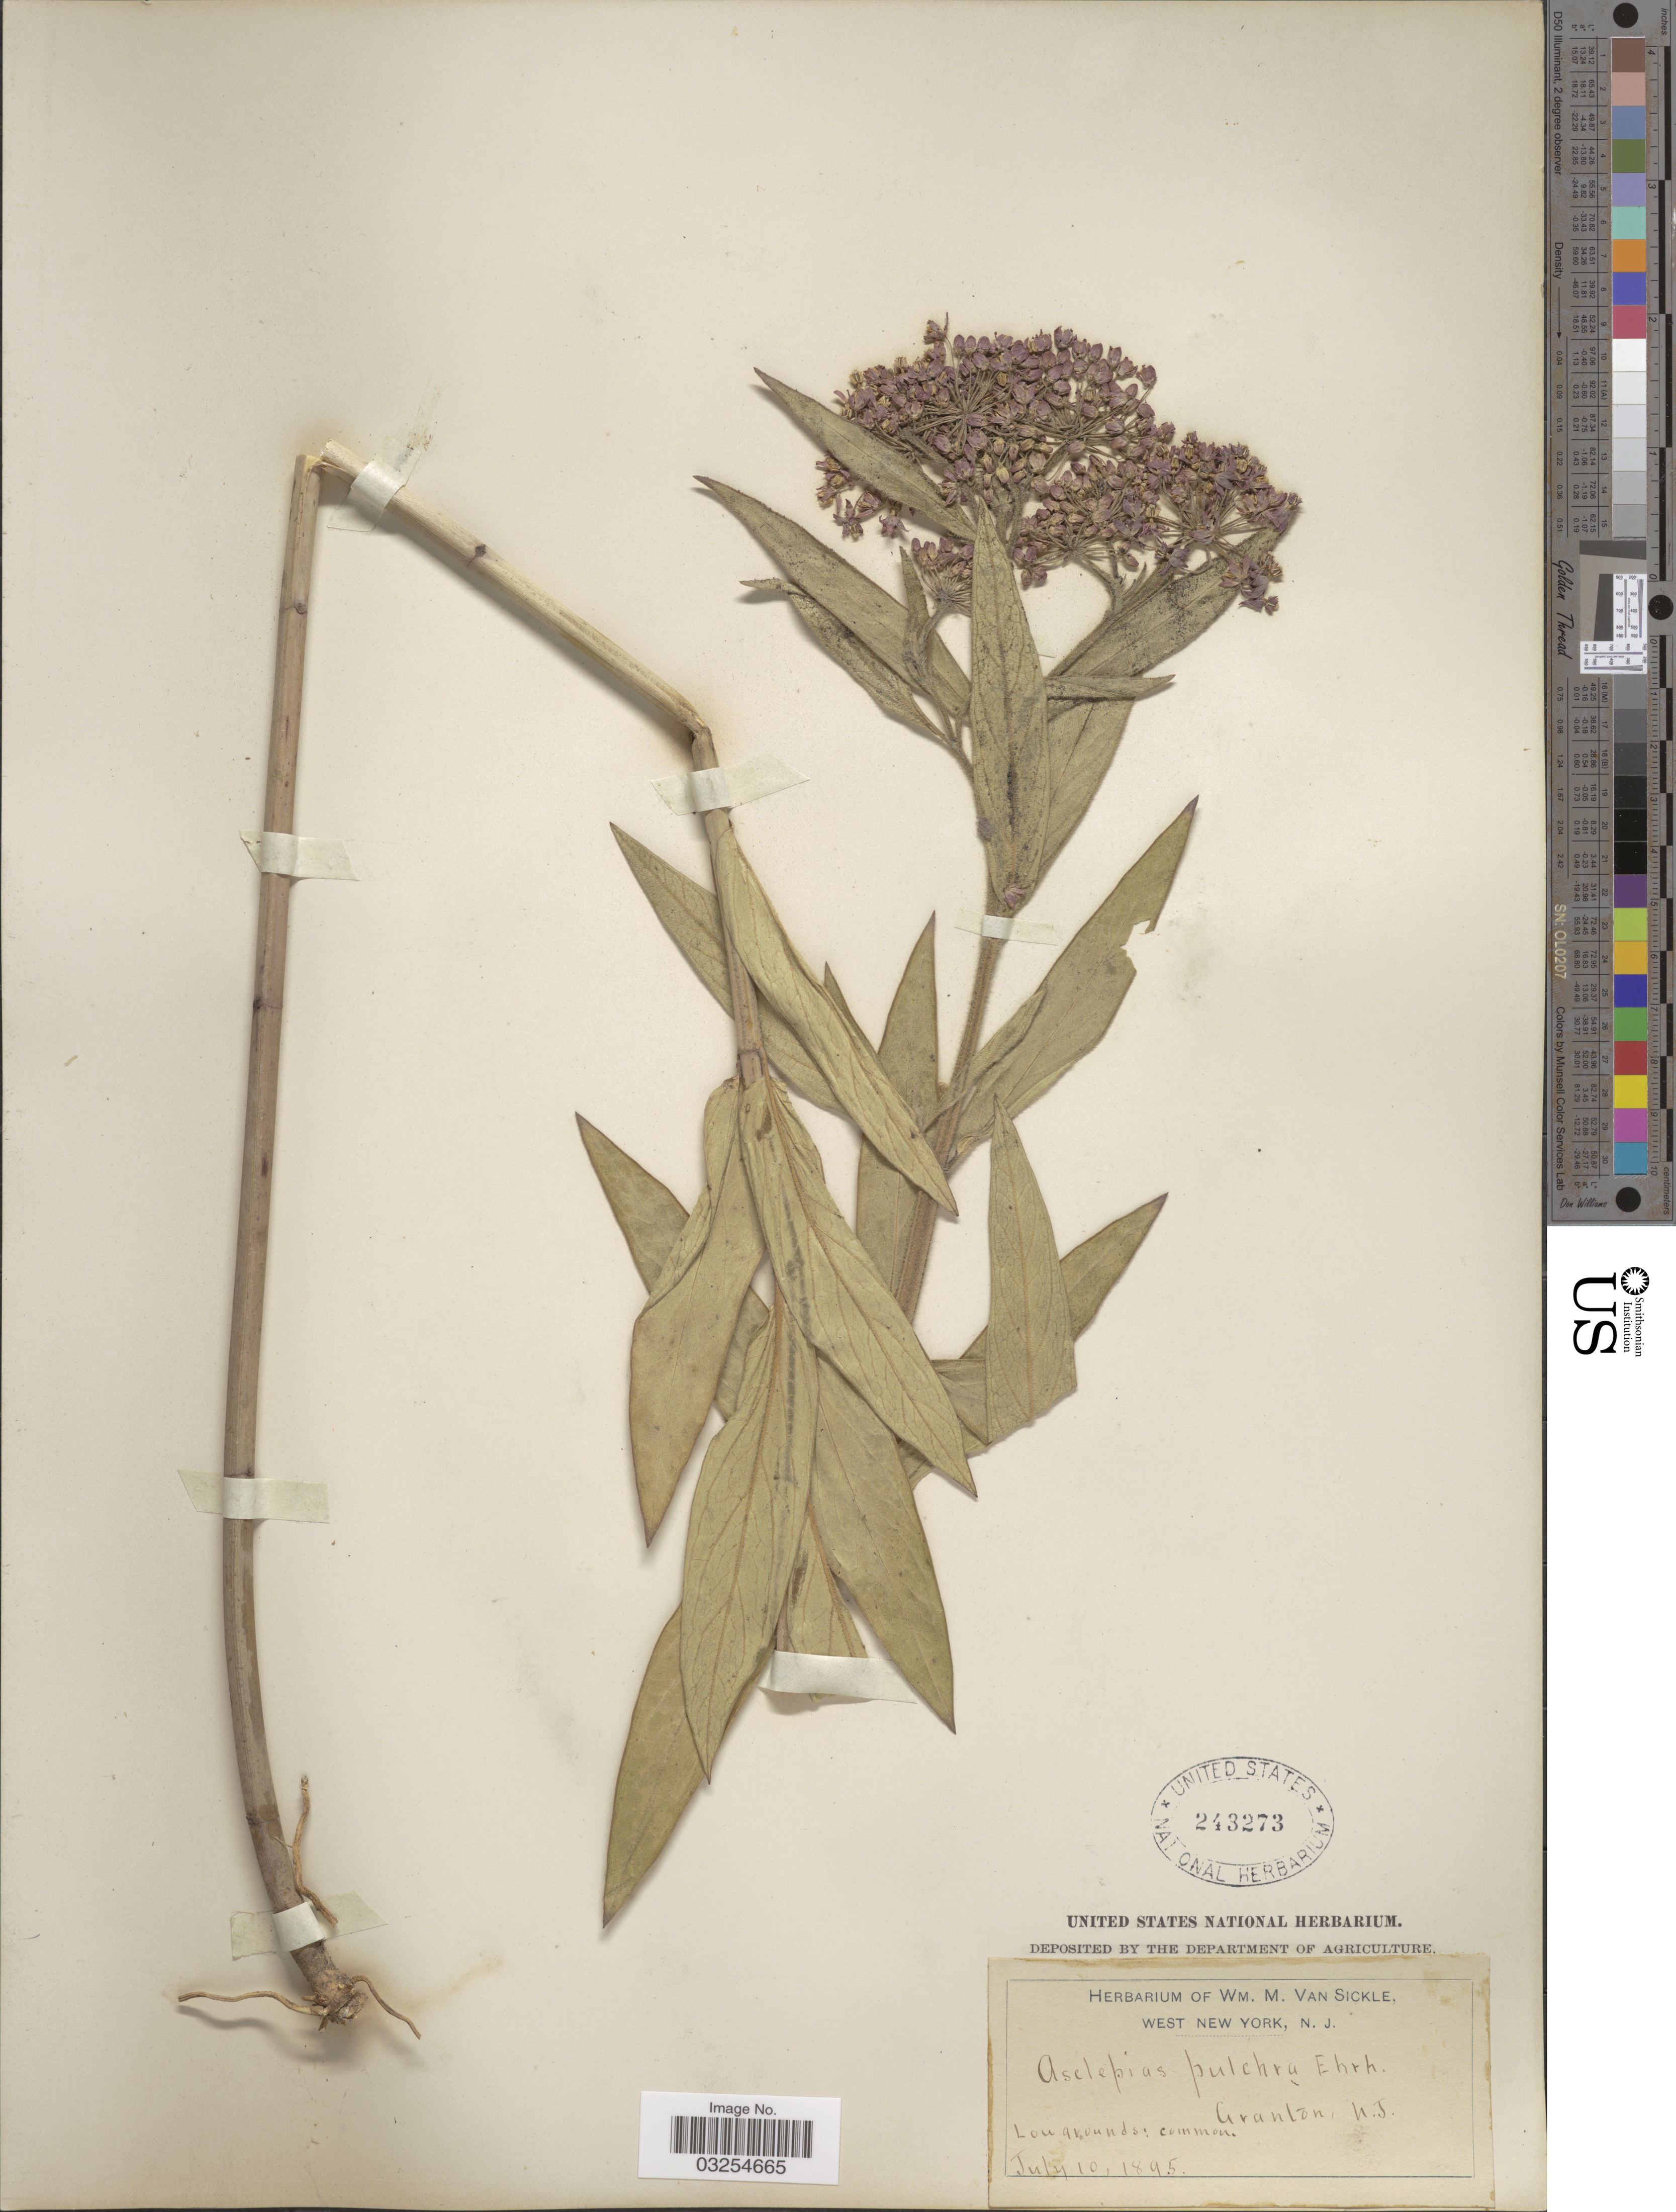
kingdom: Plantae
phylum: Tracheophyta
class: Magnoliopsida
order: Gentianales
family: Apocynaceae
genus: Asclepias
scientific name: Asclepias incarnata subsp. pulchra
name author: (Ehrh. ex Willd.) Woodson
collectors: ex herb. Wm. M. Van Sickle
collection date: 1895-07-10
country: United States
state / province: New Jersey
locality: Granton.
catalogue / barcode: US 243273